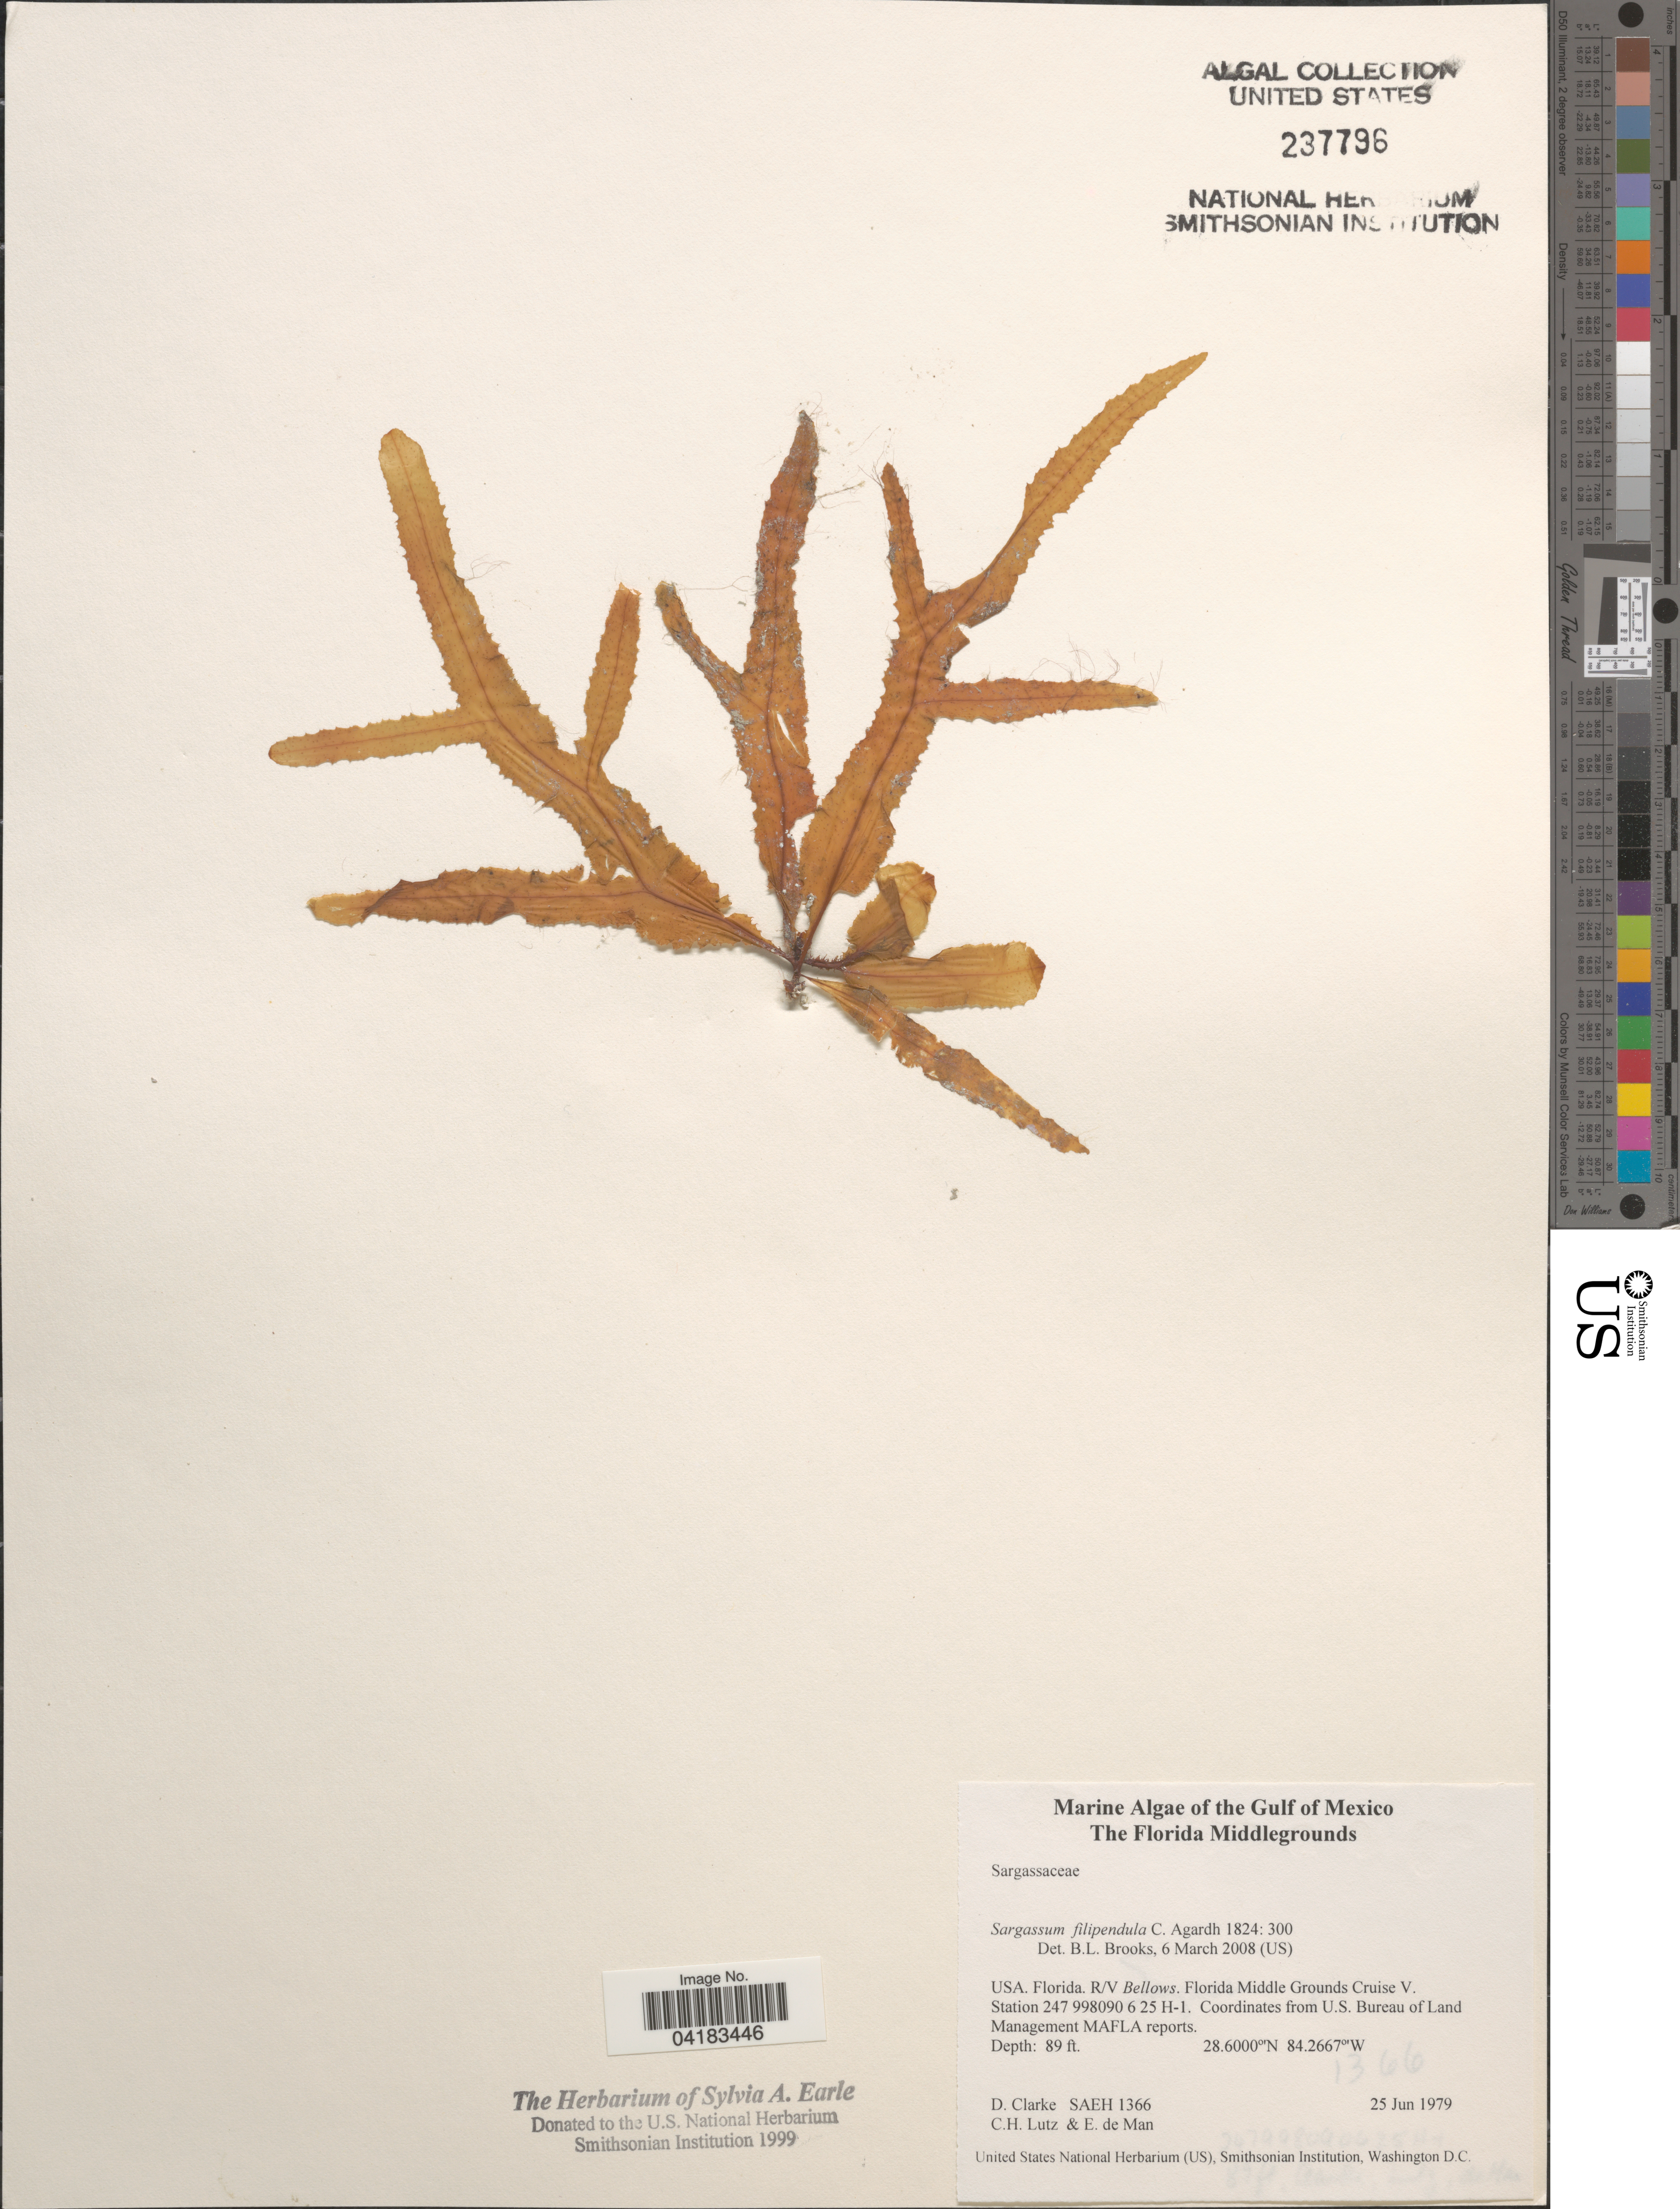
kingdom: Chromista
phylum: Ochrophyta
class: Phaeophyceae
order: Fucales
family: Sargassaceae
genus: Sargassum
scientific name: Sargassum filipendula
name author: C. Agardh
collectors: D. Clarke, C. Lutz & E. de Man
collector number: SAEH1366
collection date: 1979-06-25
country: United States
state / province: Florida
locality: The Gulf of Mexico. The Florida Middlegrounds. R/V Bellows. Florida Middle Grounds Cruise V. Station 247 998090 6 25 H-1.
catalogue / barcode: US 237796